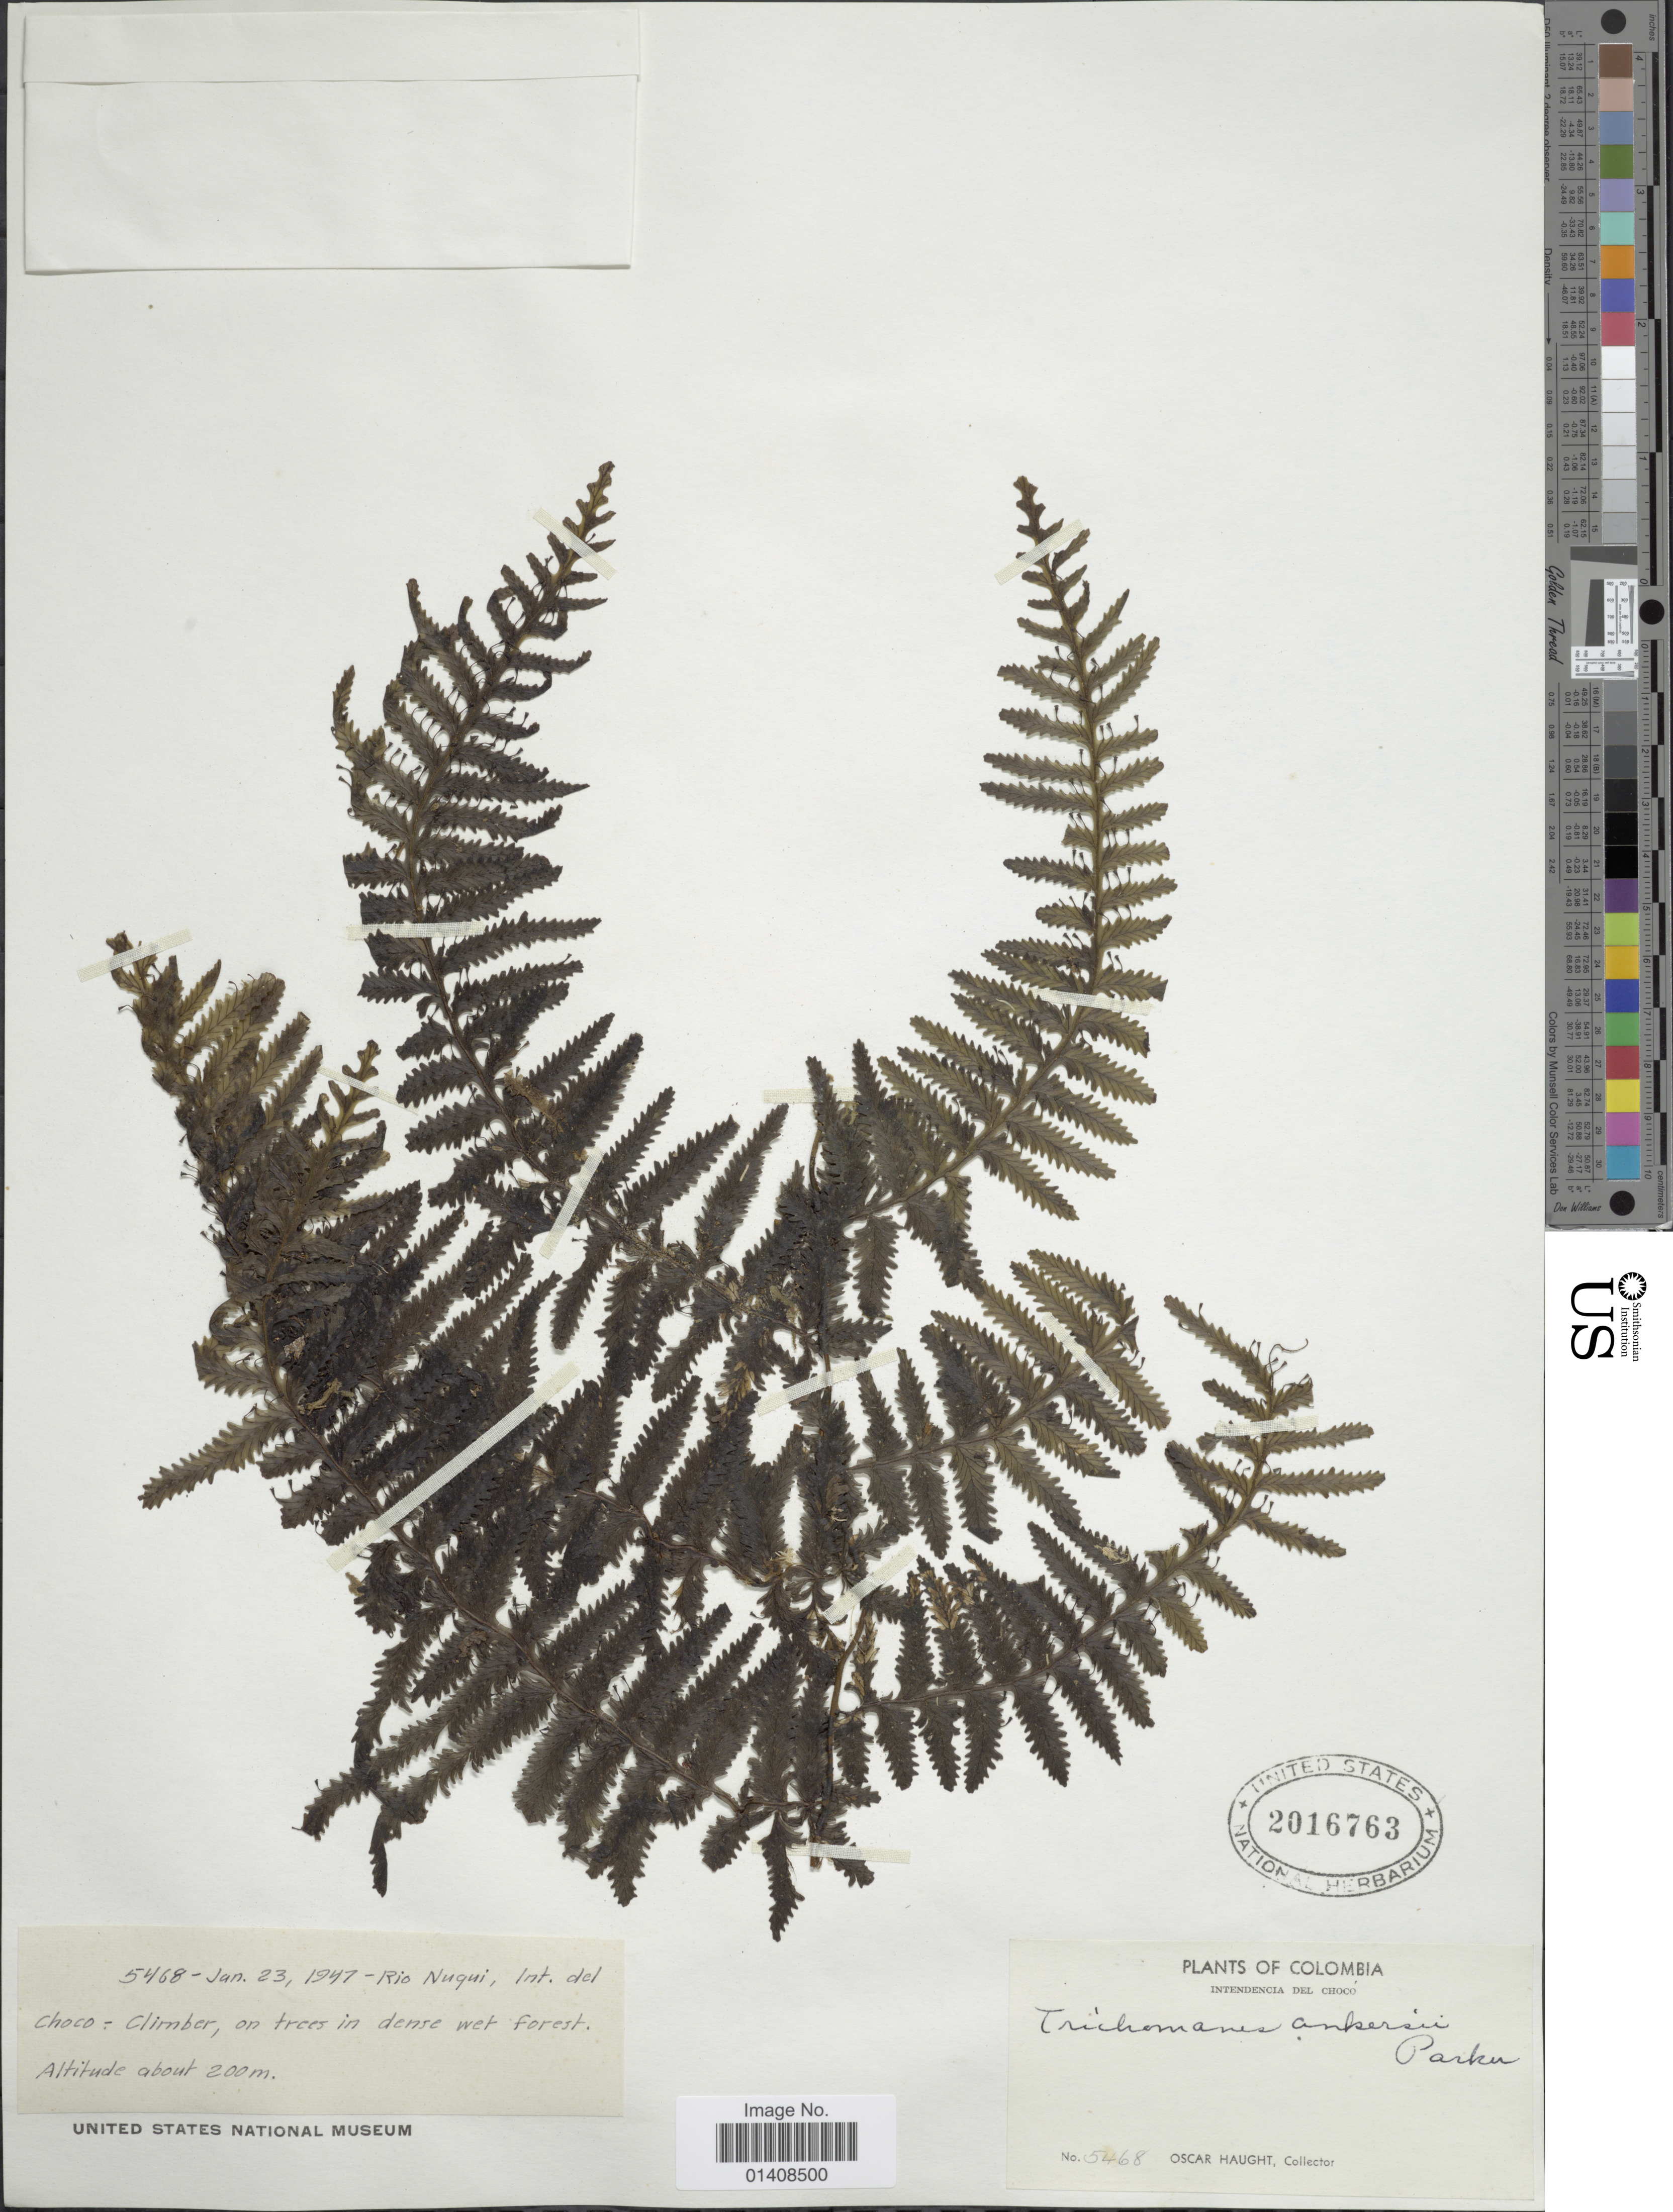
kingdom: Plantae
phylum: Tracheophyta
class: Polypodiopsida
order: Hymenophyllales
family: Hymenophyllaceae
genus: Trichomanes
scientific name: Trichomanes ankersii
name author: C. Parker ex Hook. & Grev.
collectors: O. L. Haught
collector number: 5468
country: Colombia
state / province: Chocó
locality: Intendencia del Chocó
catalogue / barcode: US 2016763